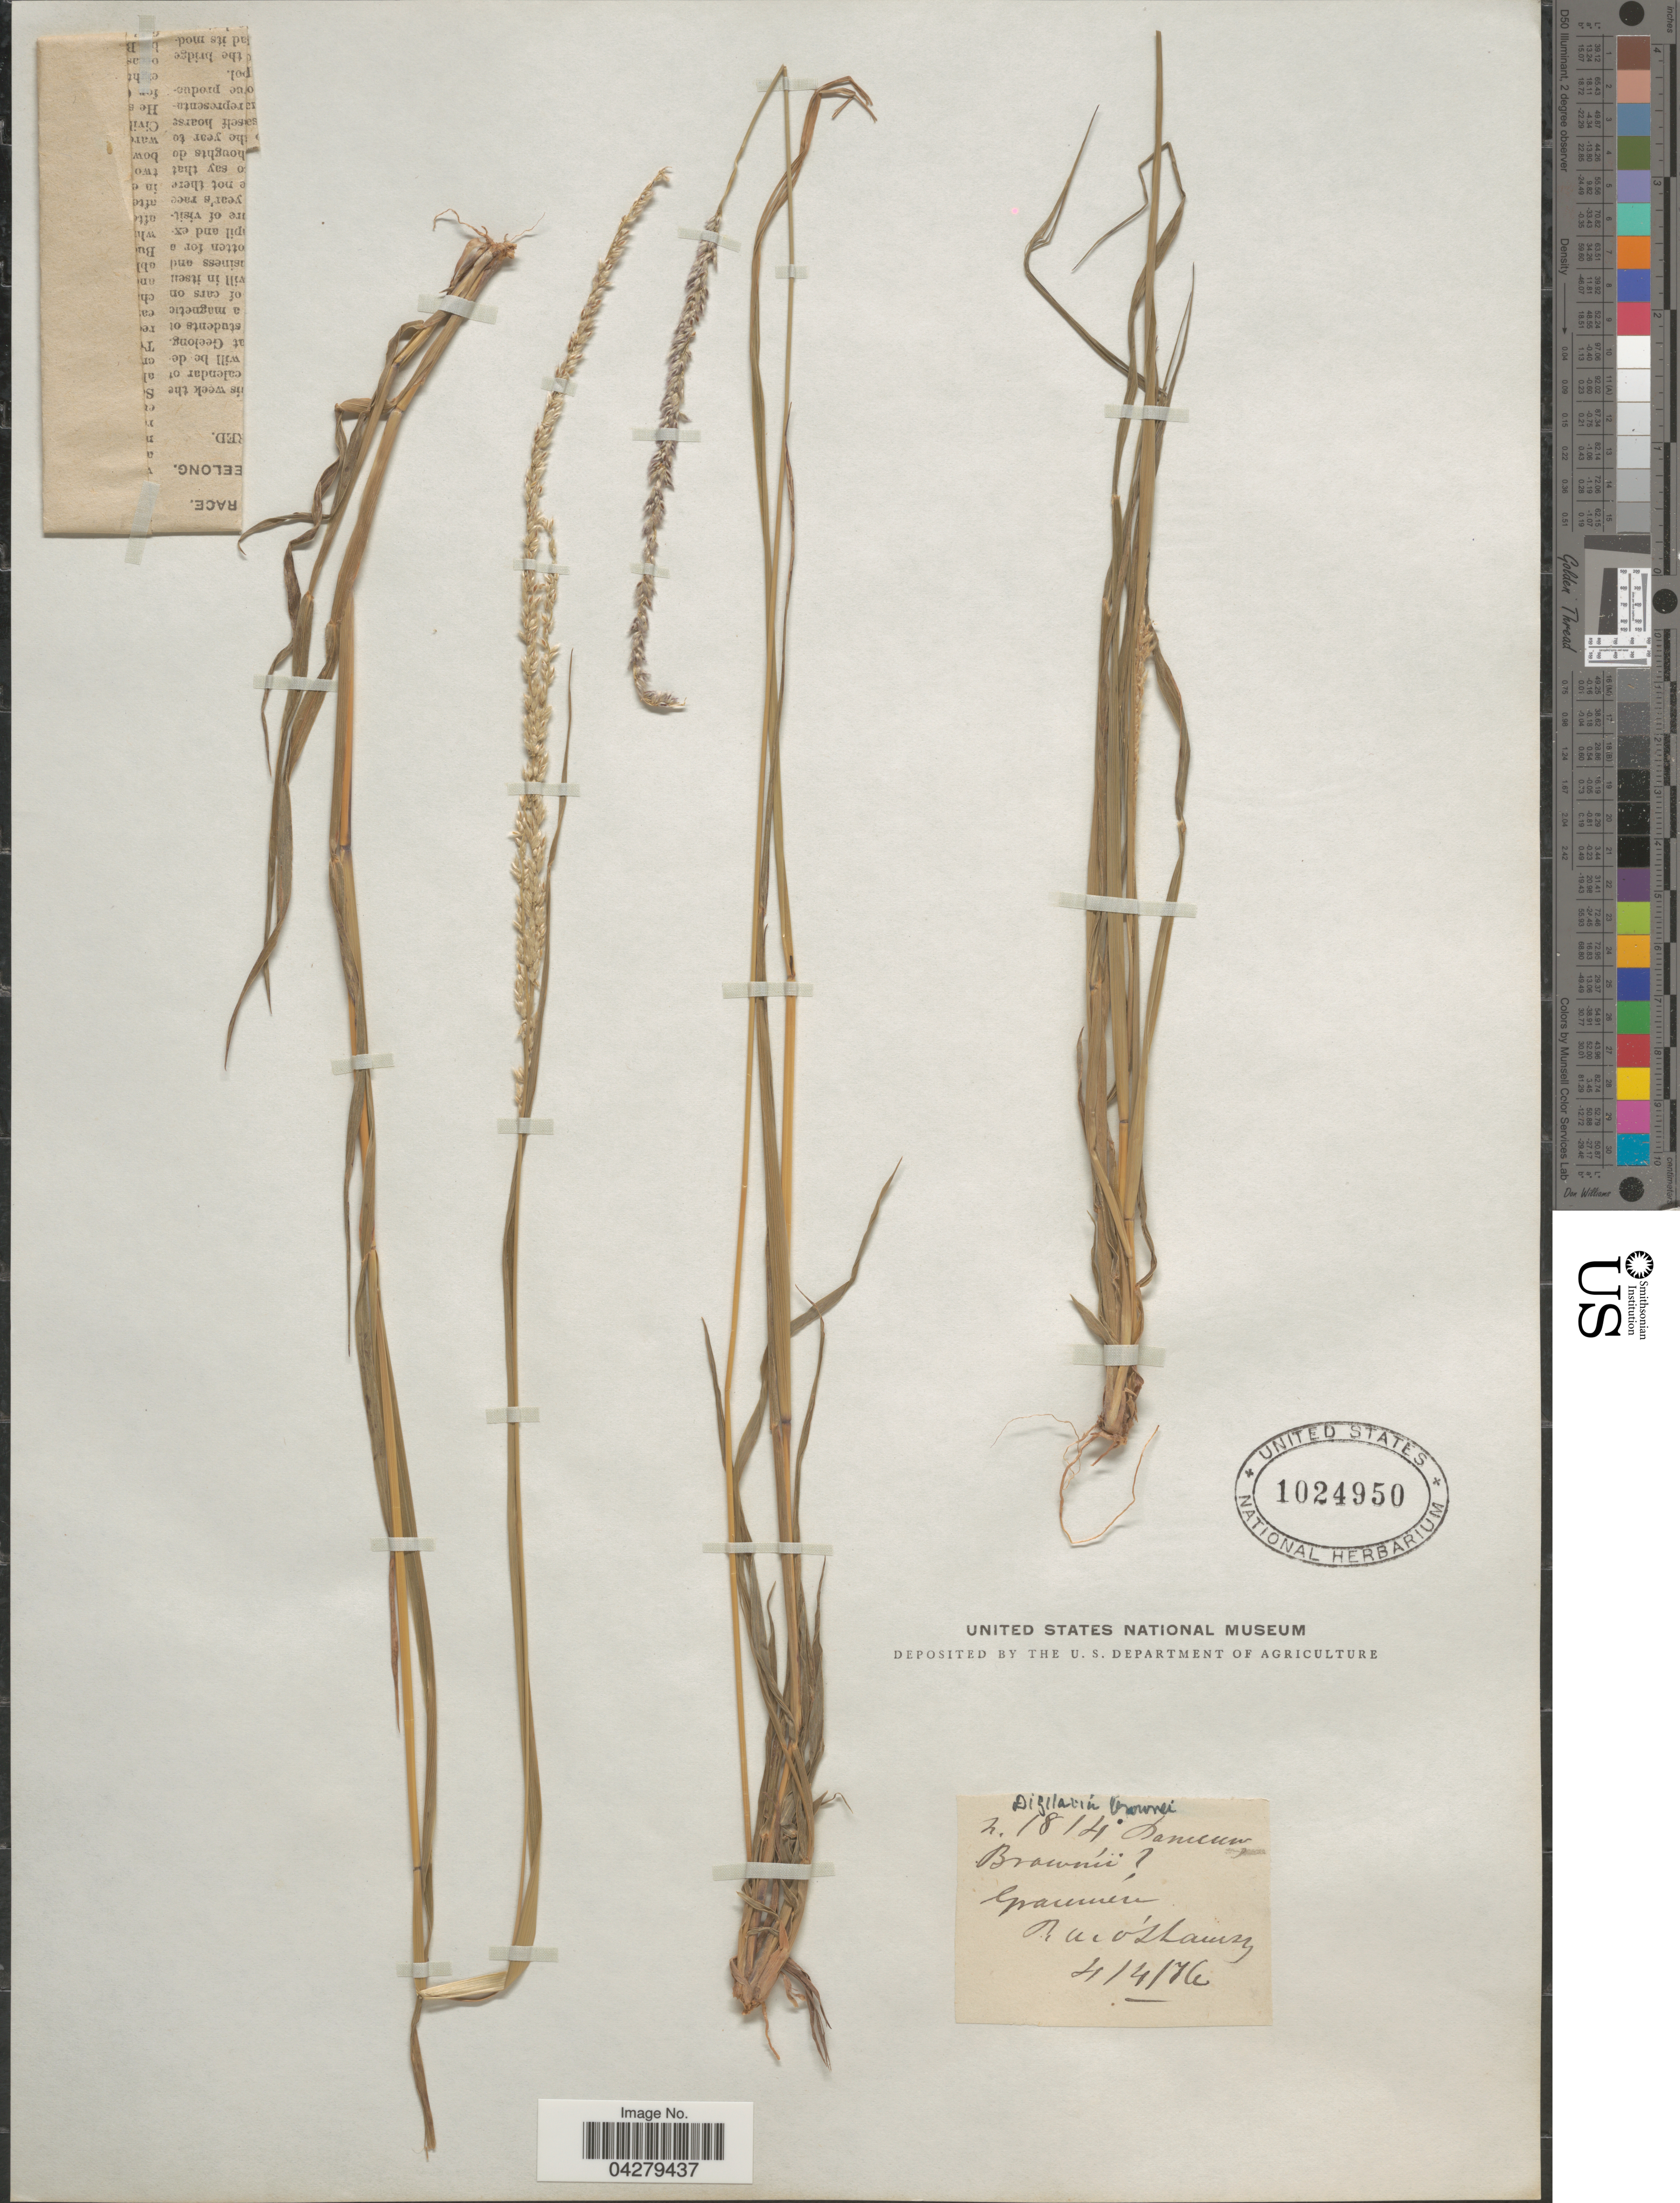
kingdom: Plantae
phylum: Tracheophyta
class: Liliopsida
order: Poales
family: Poaceae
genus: Digitaria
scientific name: Digitaria brownii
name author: (Roem. & Schult.) Hughes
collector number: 1814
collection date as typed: Transcribed d/m/y: 4/4/76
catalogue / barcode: US 1024950